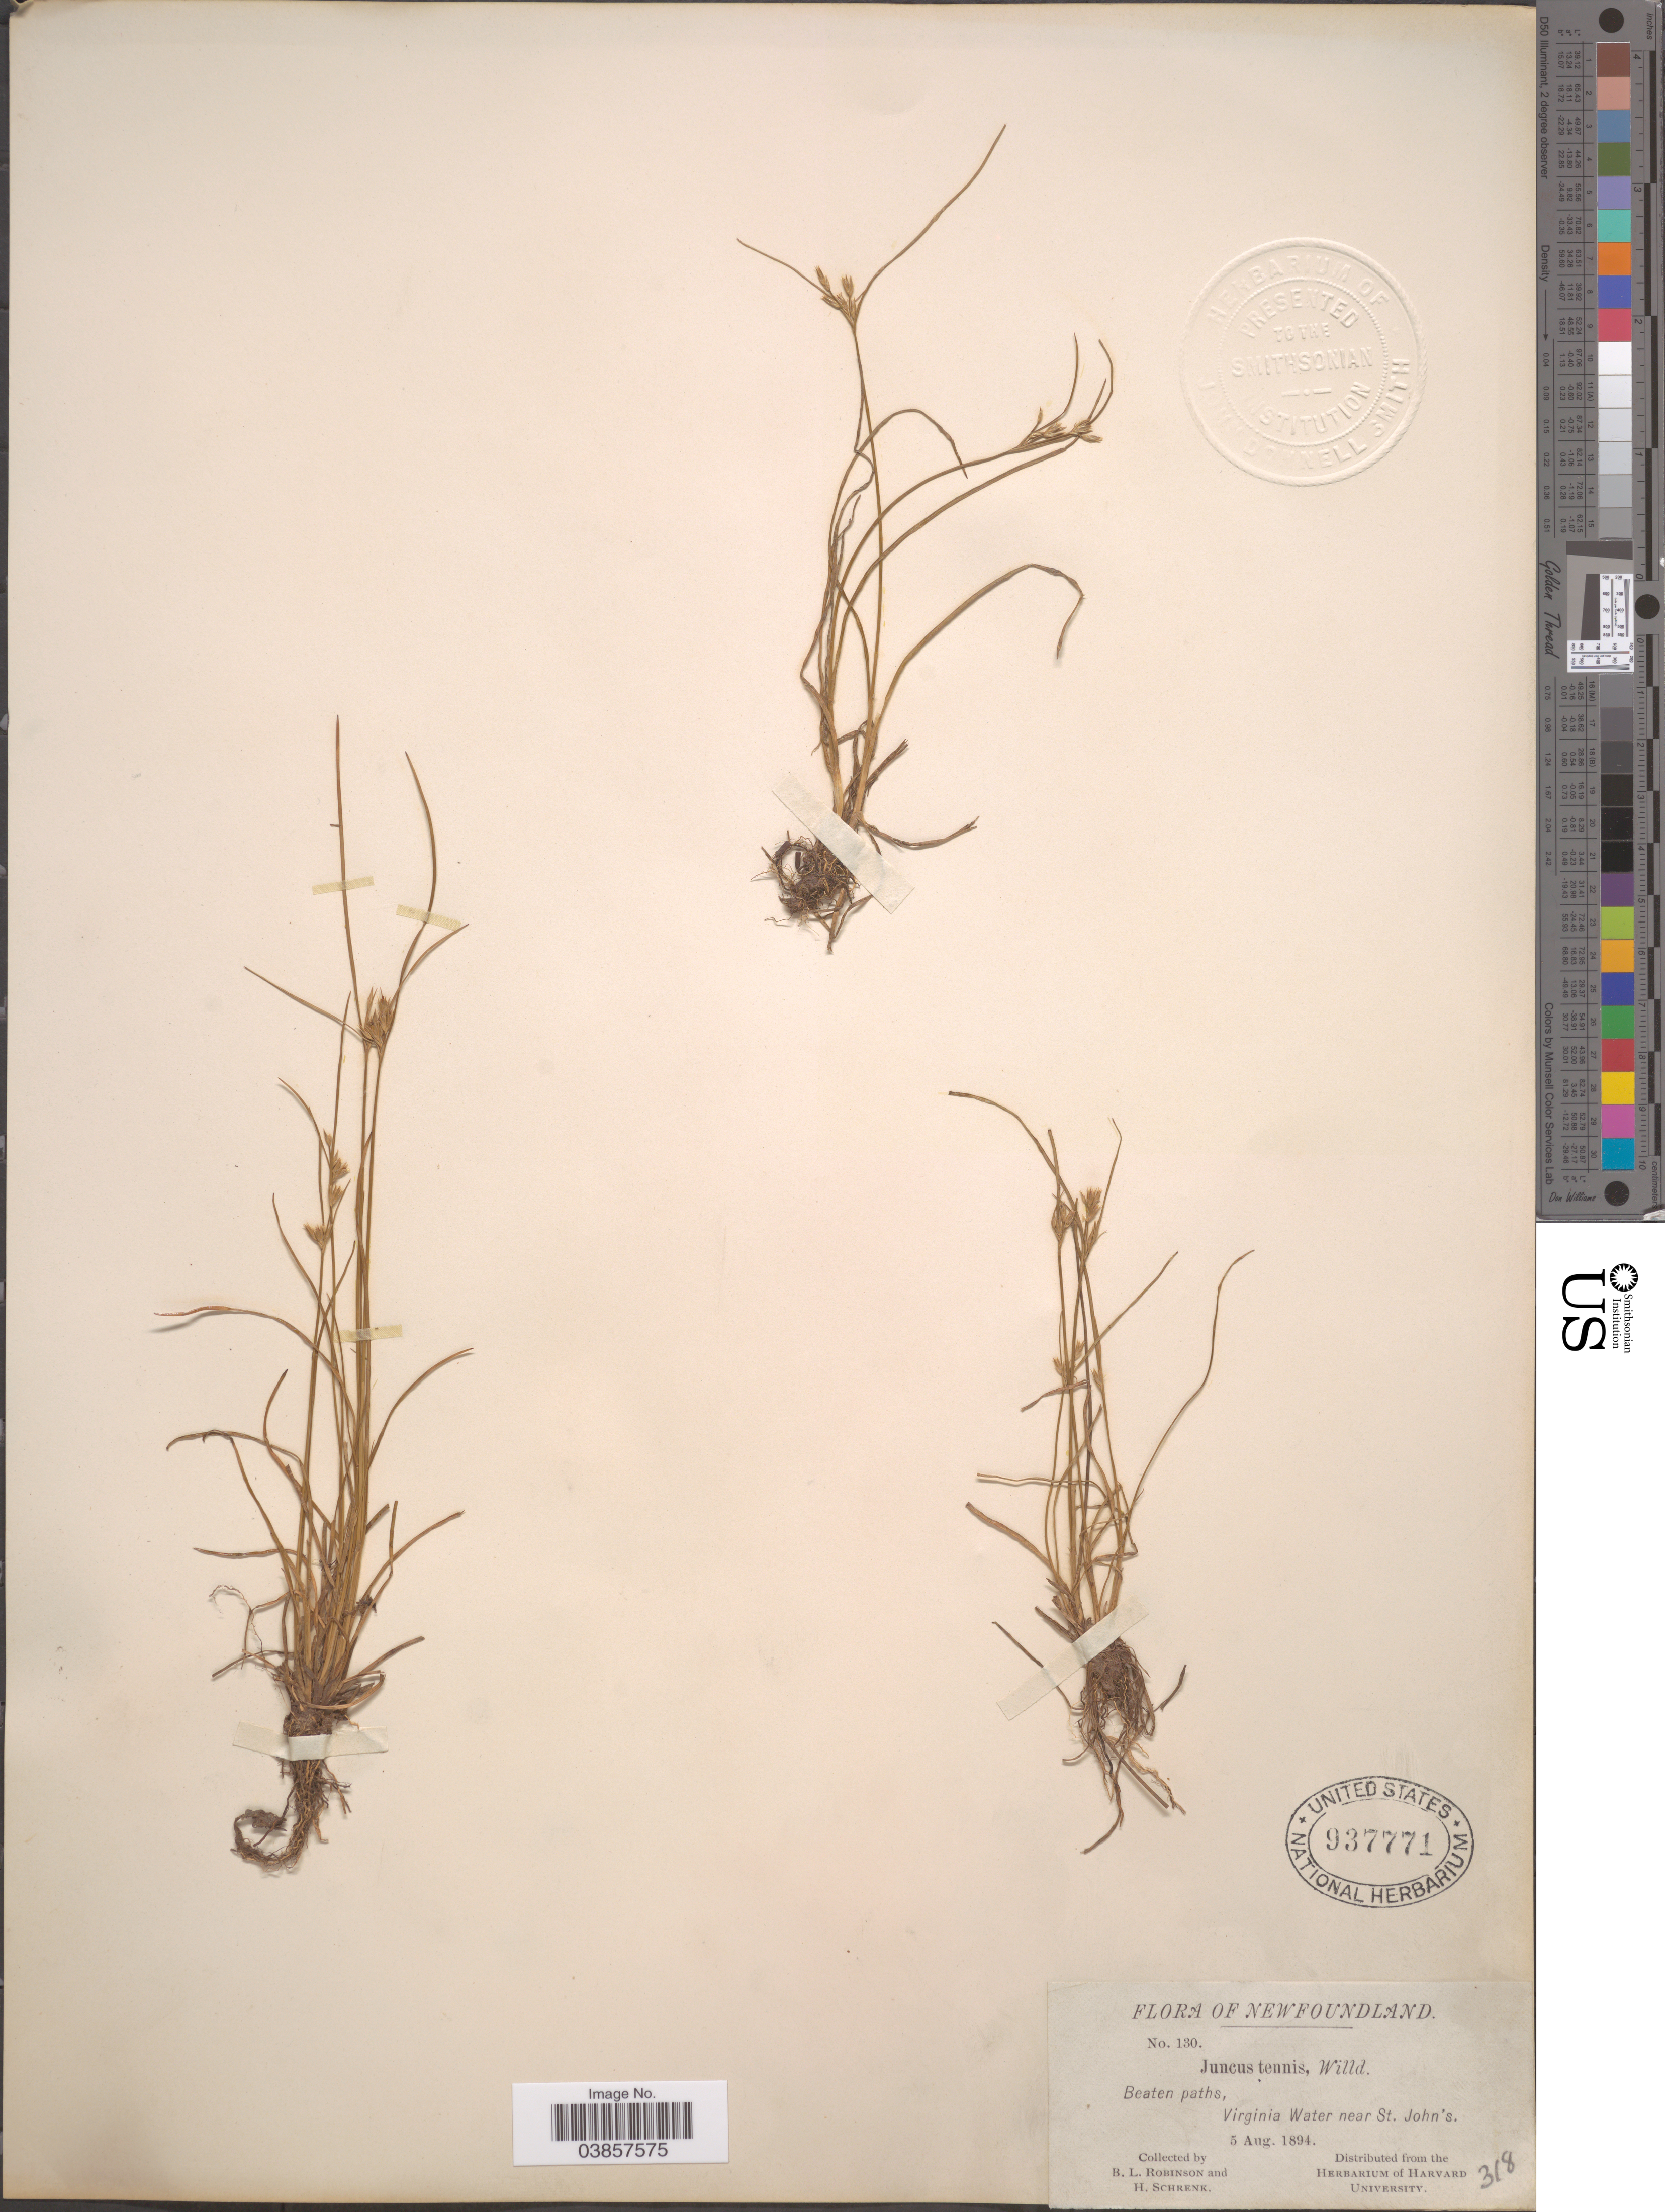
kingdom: Plantae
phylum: Tracheophyta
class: Liliopsida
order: Poales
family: Juncaceae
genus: Juncus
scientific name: Juncus tenuis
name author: Willd.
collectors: B. L. Robinson & H. Schrenk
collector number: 130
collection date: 1894-08-05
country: Canada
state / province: Newfoundland and Labrador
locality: Virginia Water, near St. John's.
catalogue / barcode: US 937771